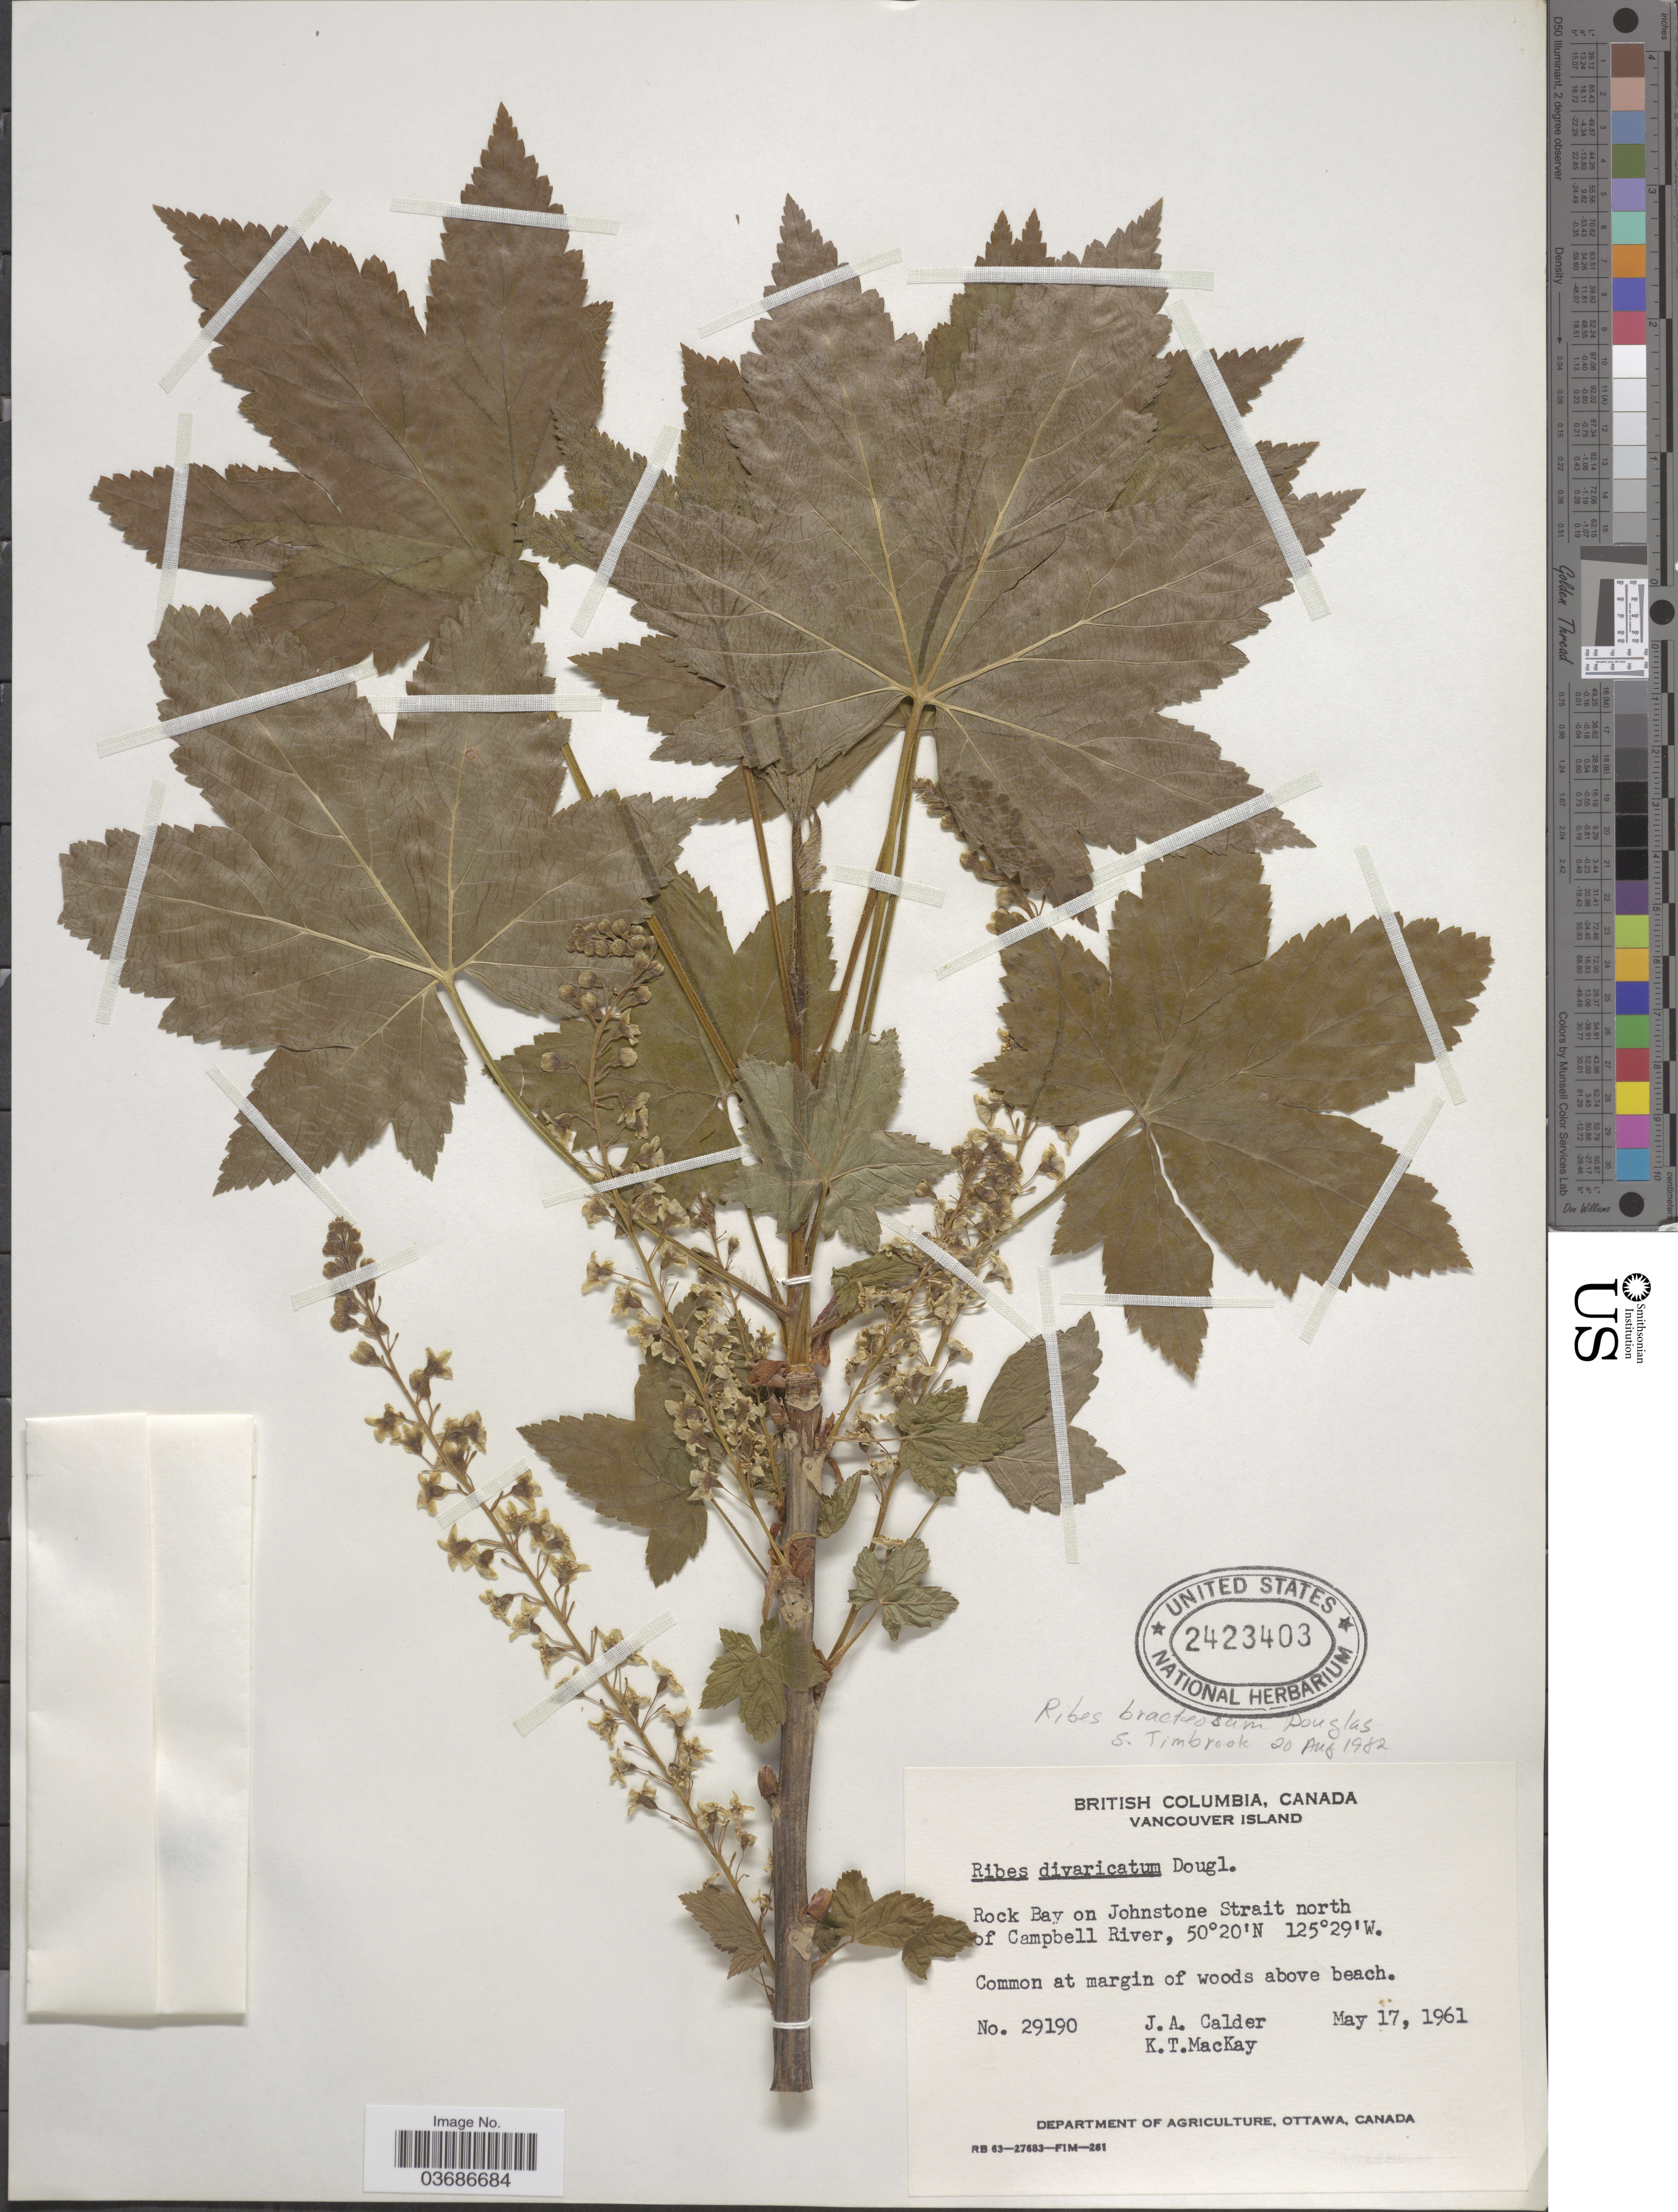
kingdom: Plantae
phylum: Tracheophyta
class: Magnoliopsida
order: Saxifragales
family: Grossulariaceae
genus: Ribes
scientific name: Ribes bracteosum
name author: Douglas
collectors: J. A. Calder & K. T. Mackay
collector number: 29190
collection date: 1961-05-17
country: Canada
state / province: British Columbia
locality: Vancouver Island. Rock Bay on Johnston Strait north of Campbell River.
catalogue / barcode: US 2423403